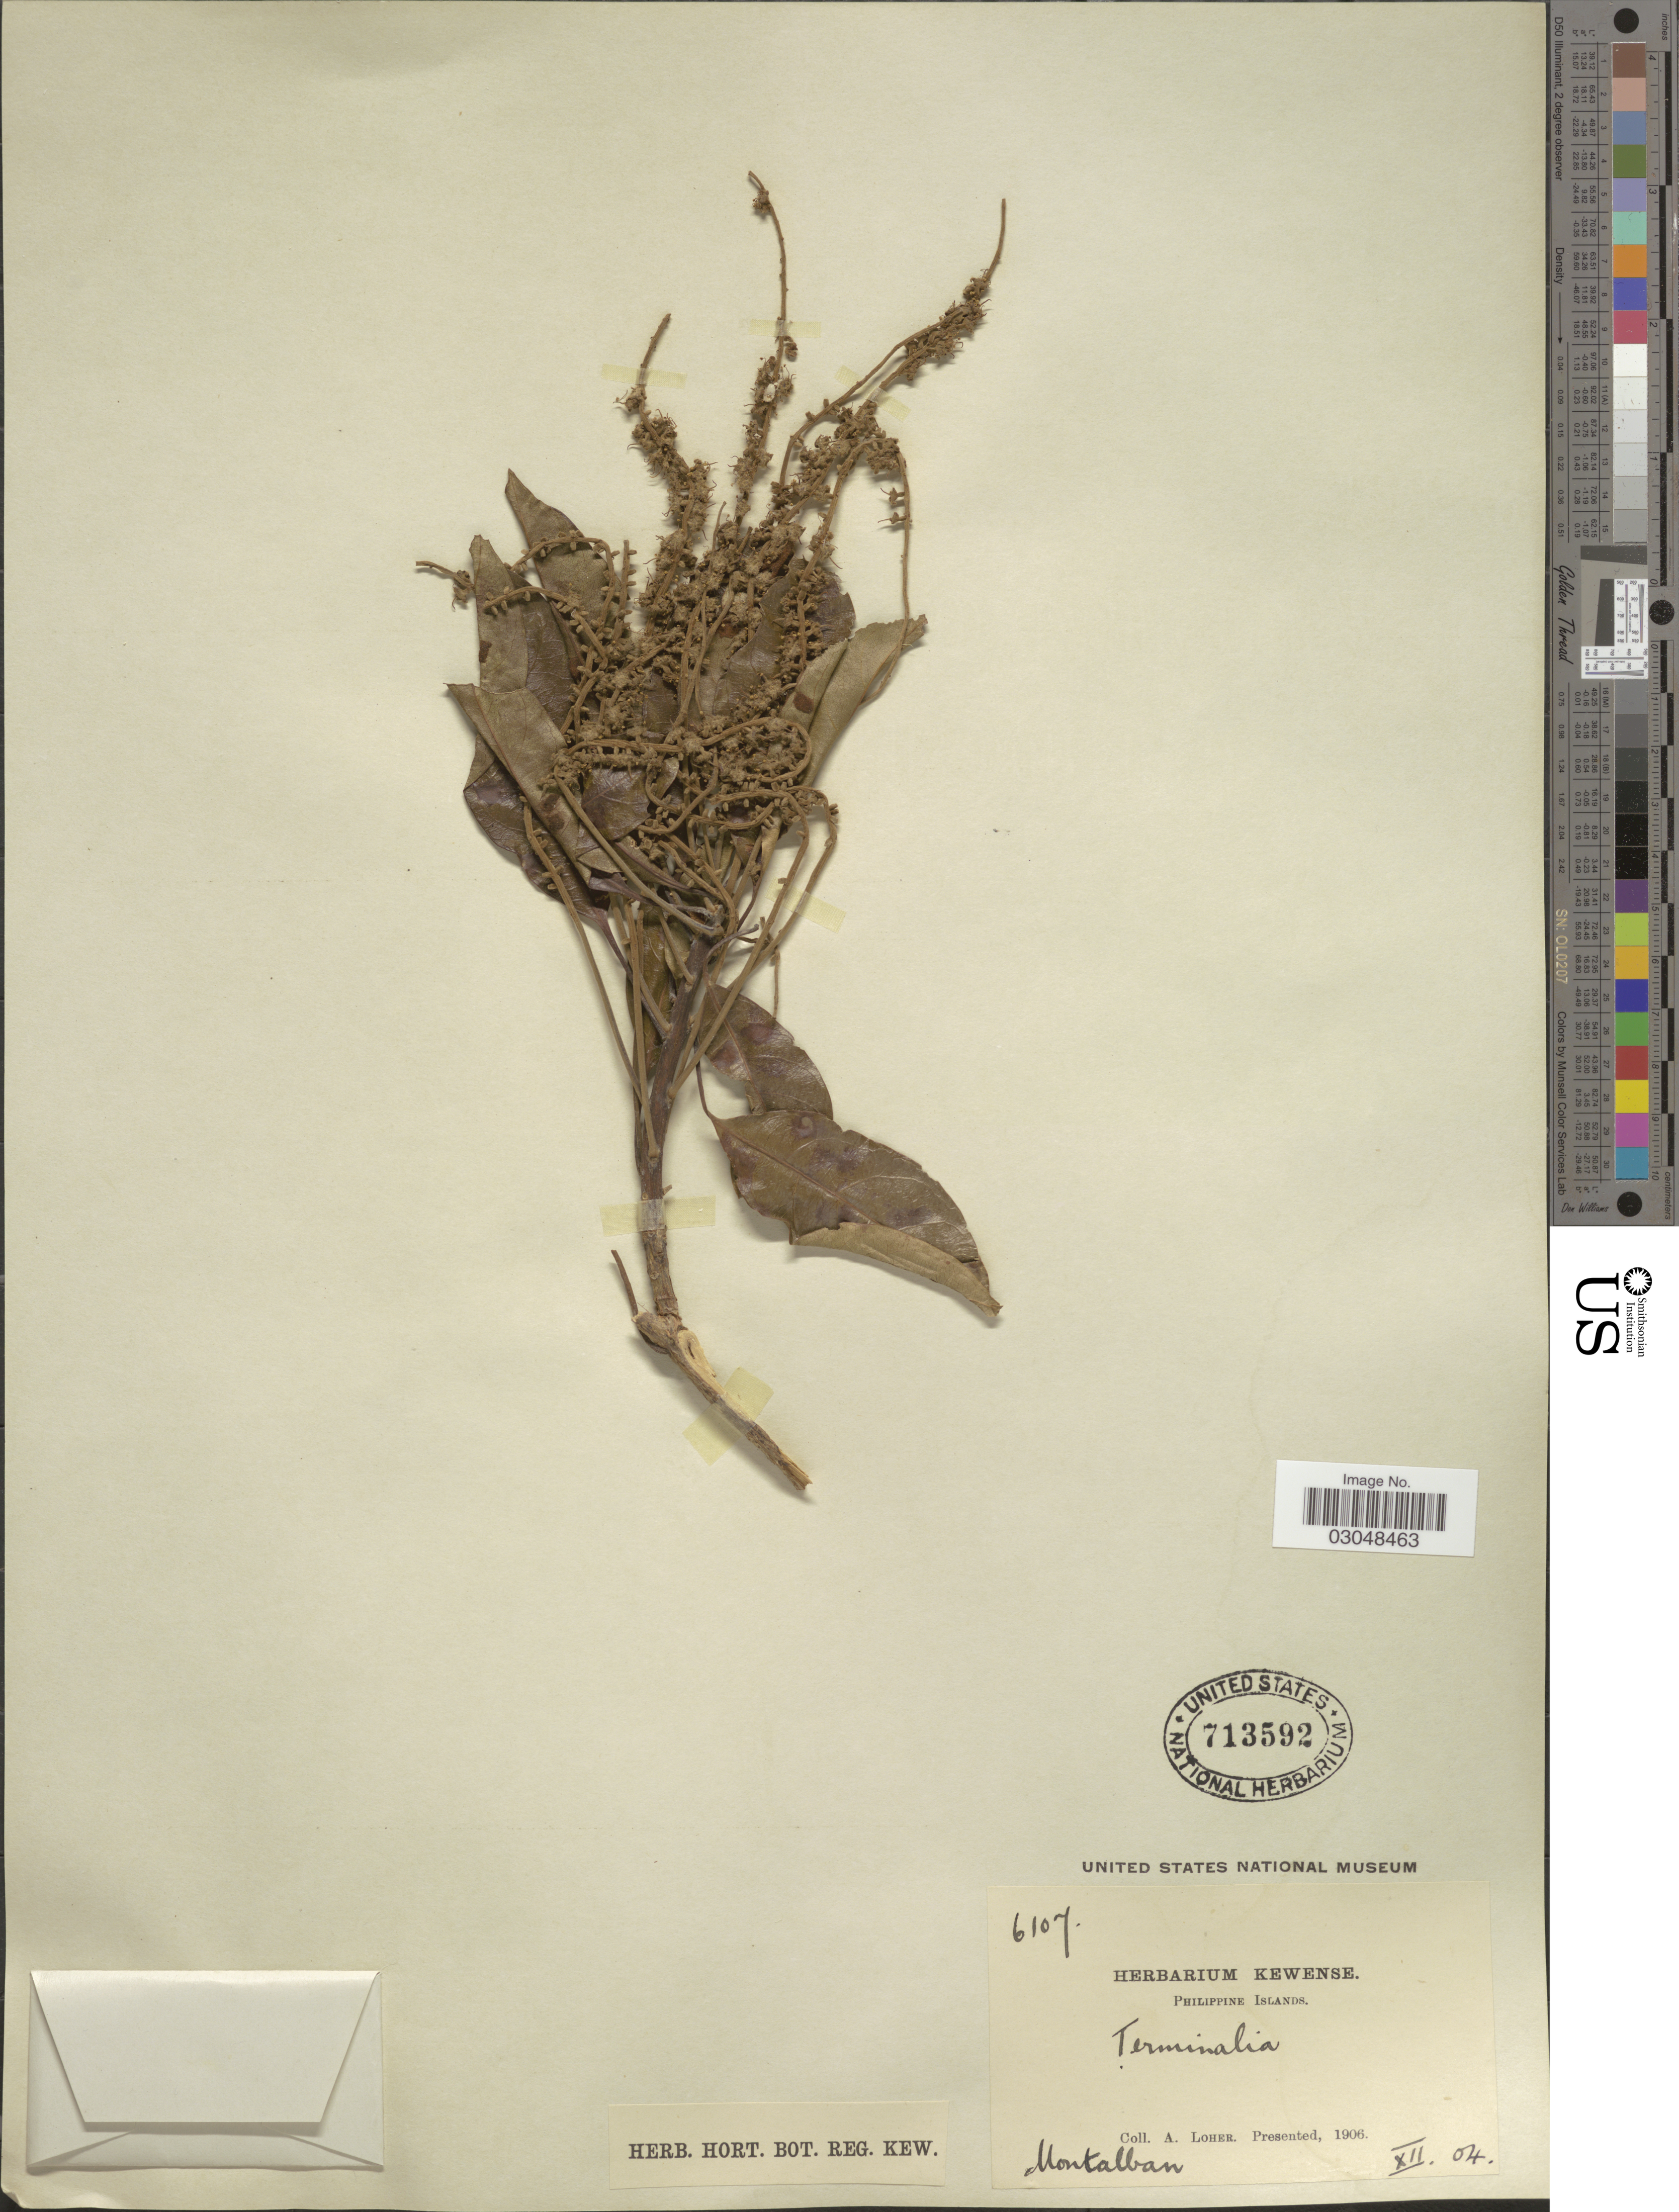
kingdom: Plantae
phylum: Tracheophyta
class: Magnoliopsida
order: Myrtales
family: Combretaceae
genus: Terminalia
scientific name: Terminalia calamansanai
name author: (Blanco) Rolfe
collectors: A. Loher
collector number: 6107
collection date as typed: Transcribed d/m/y: /12/4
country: Philippines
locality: Philippine Islands, Montalban.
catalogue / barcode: US 713592